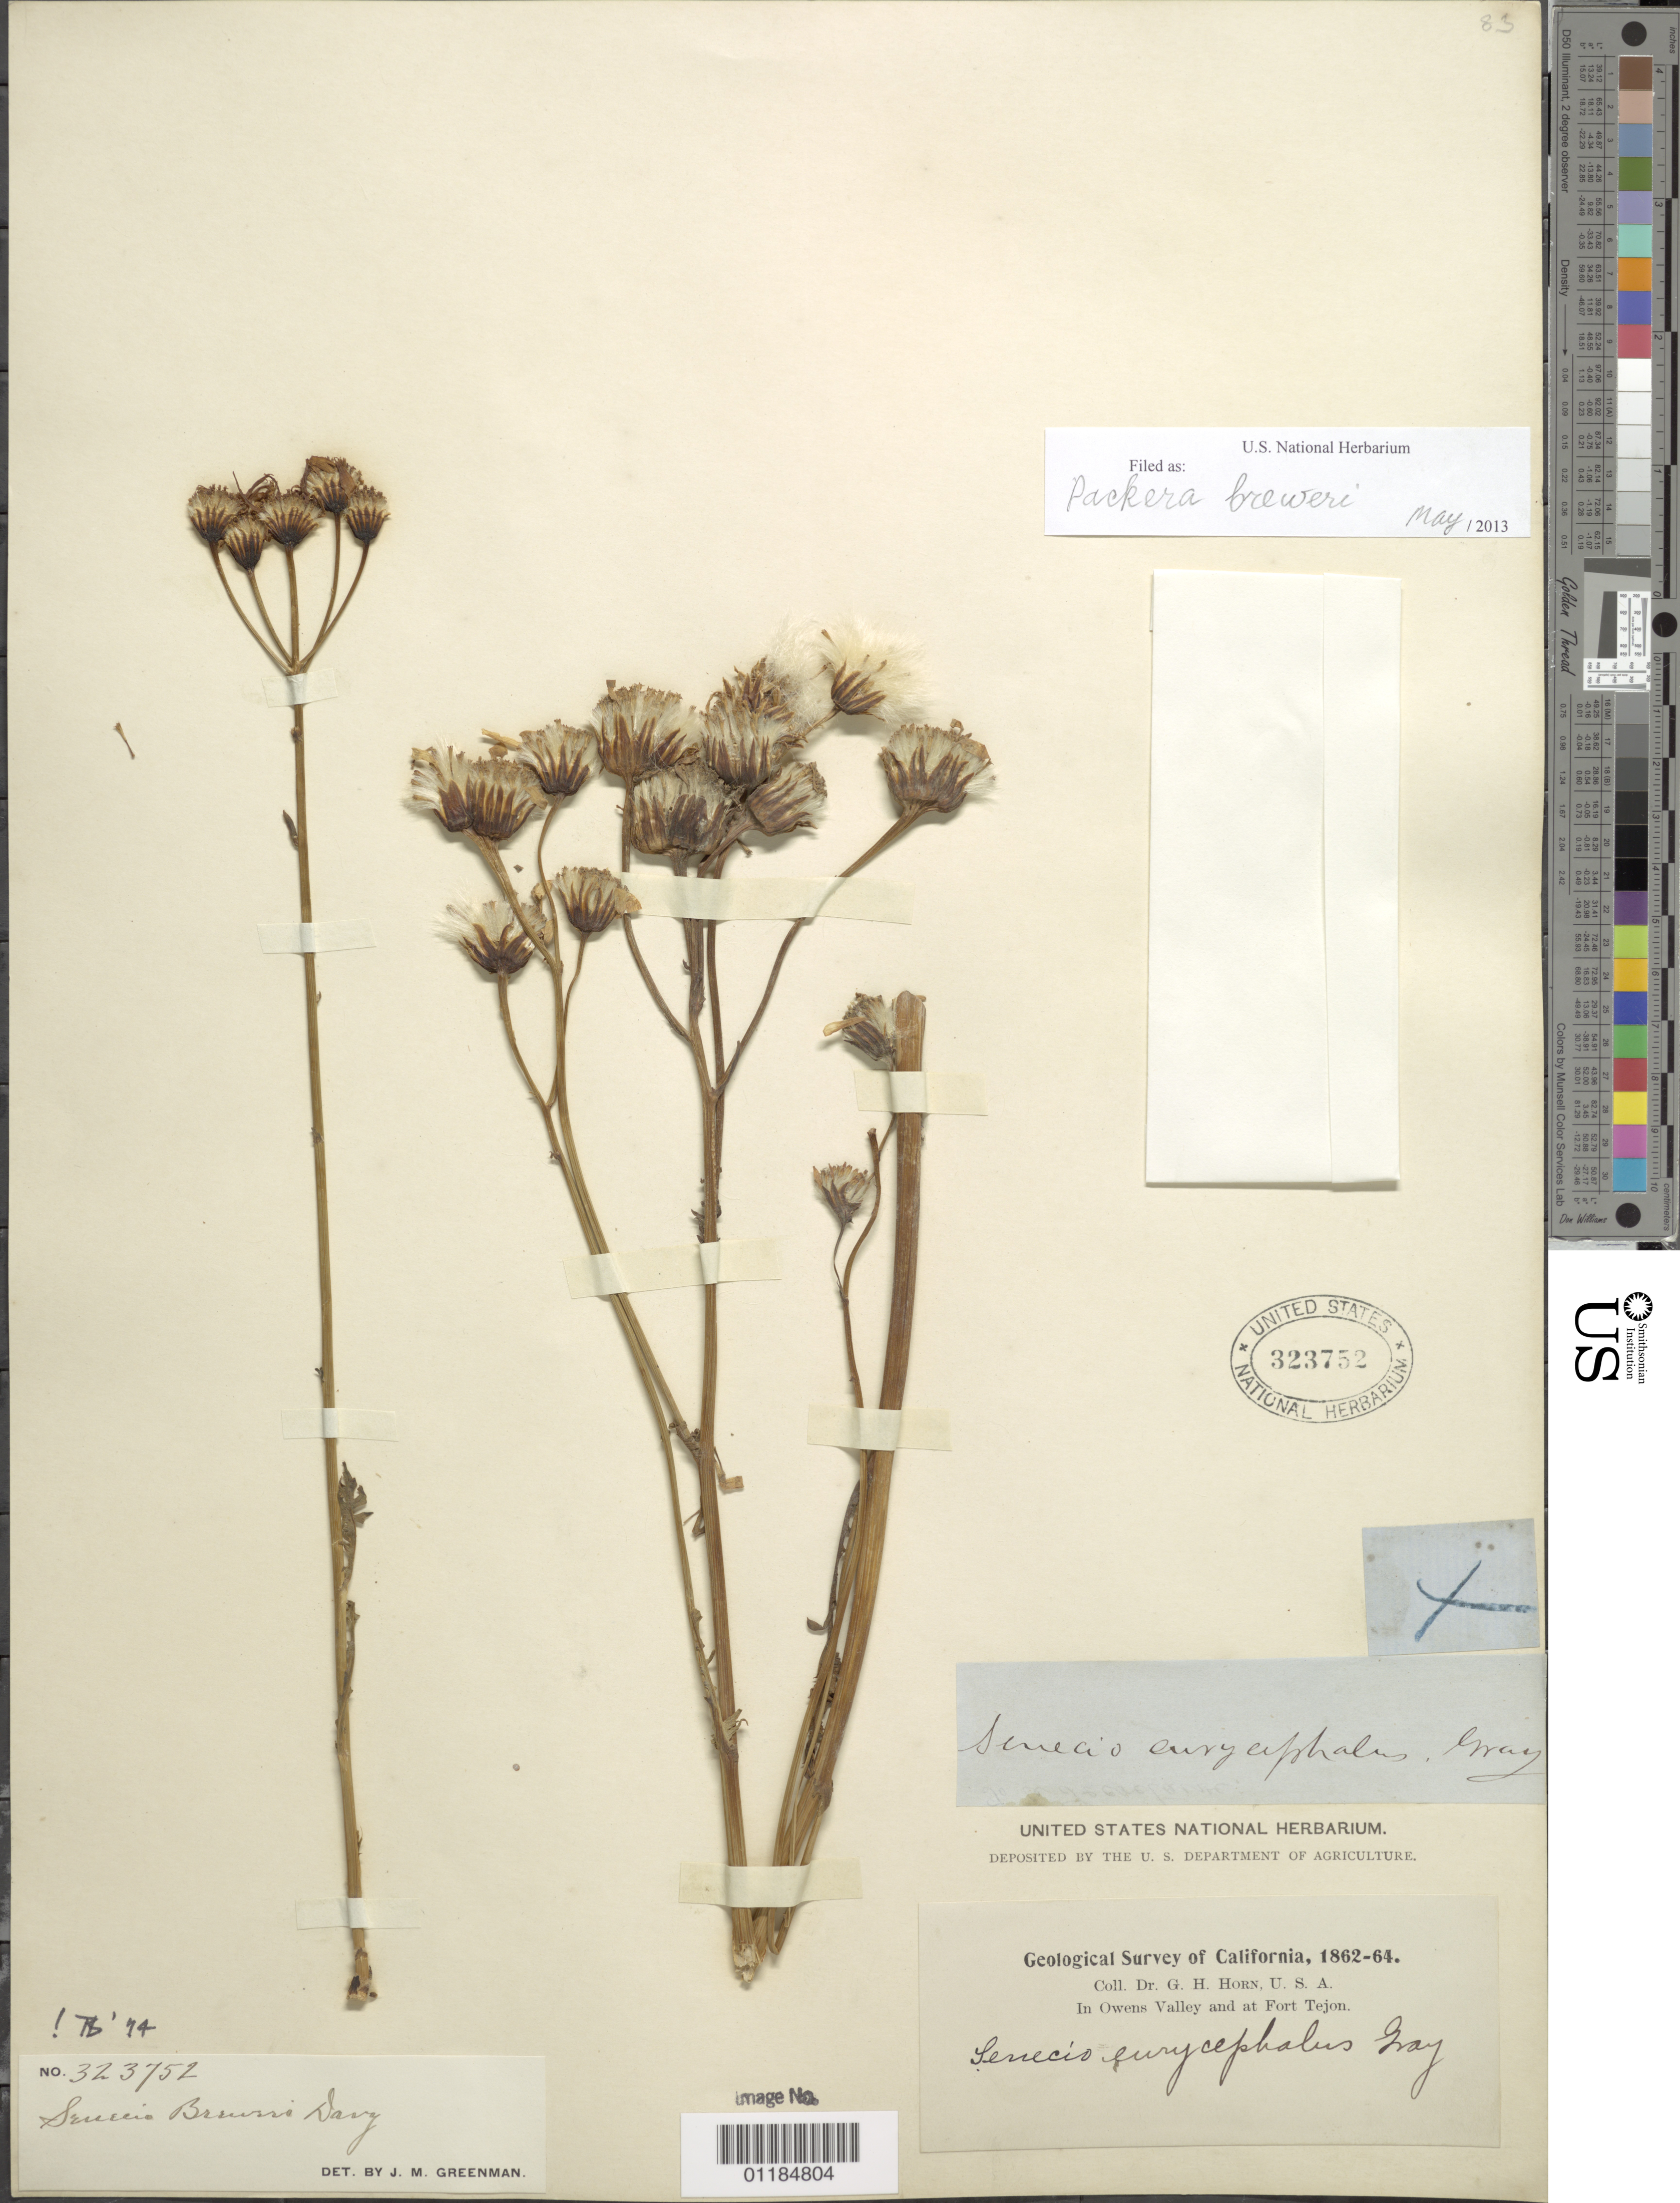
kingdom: Plantae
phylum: Tracheophyta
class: Magnoliopsida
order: Asterales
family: Asteraceae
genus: Packera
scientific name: Packera breweri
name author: (Burtt Davy) W.A. Weber & Á. Löve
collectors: G. Horn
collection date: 1862/1864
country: United States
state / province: California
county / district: Kern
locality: In Owens Valley and at fort Tejon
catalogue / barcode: US 323752